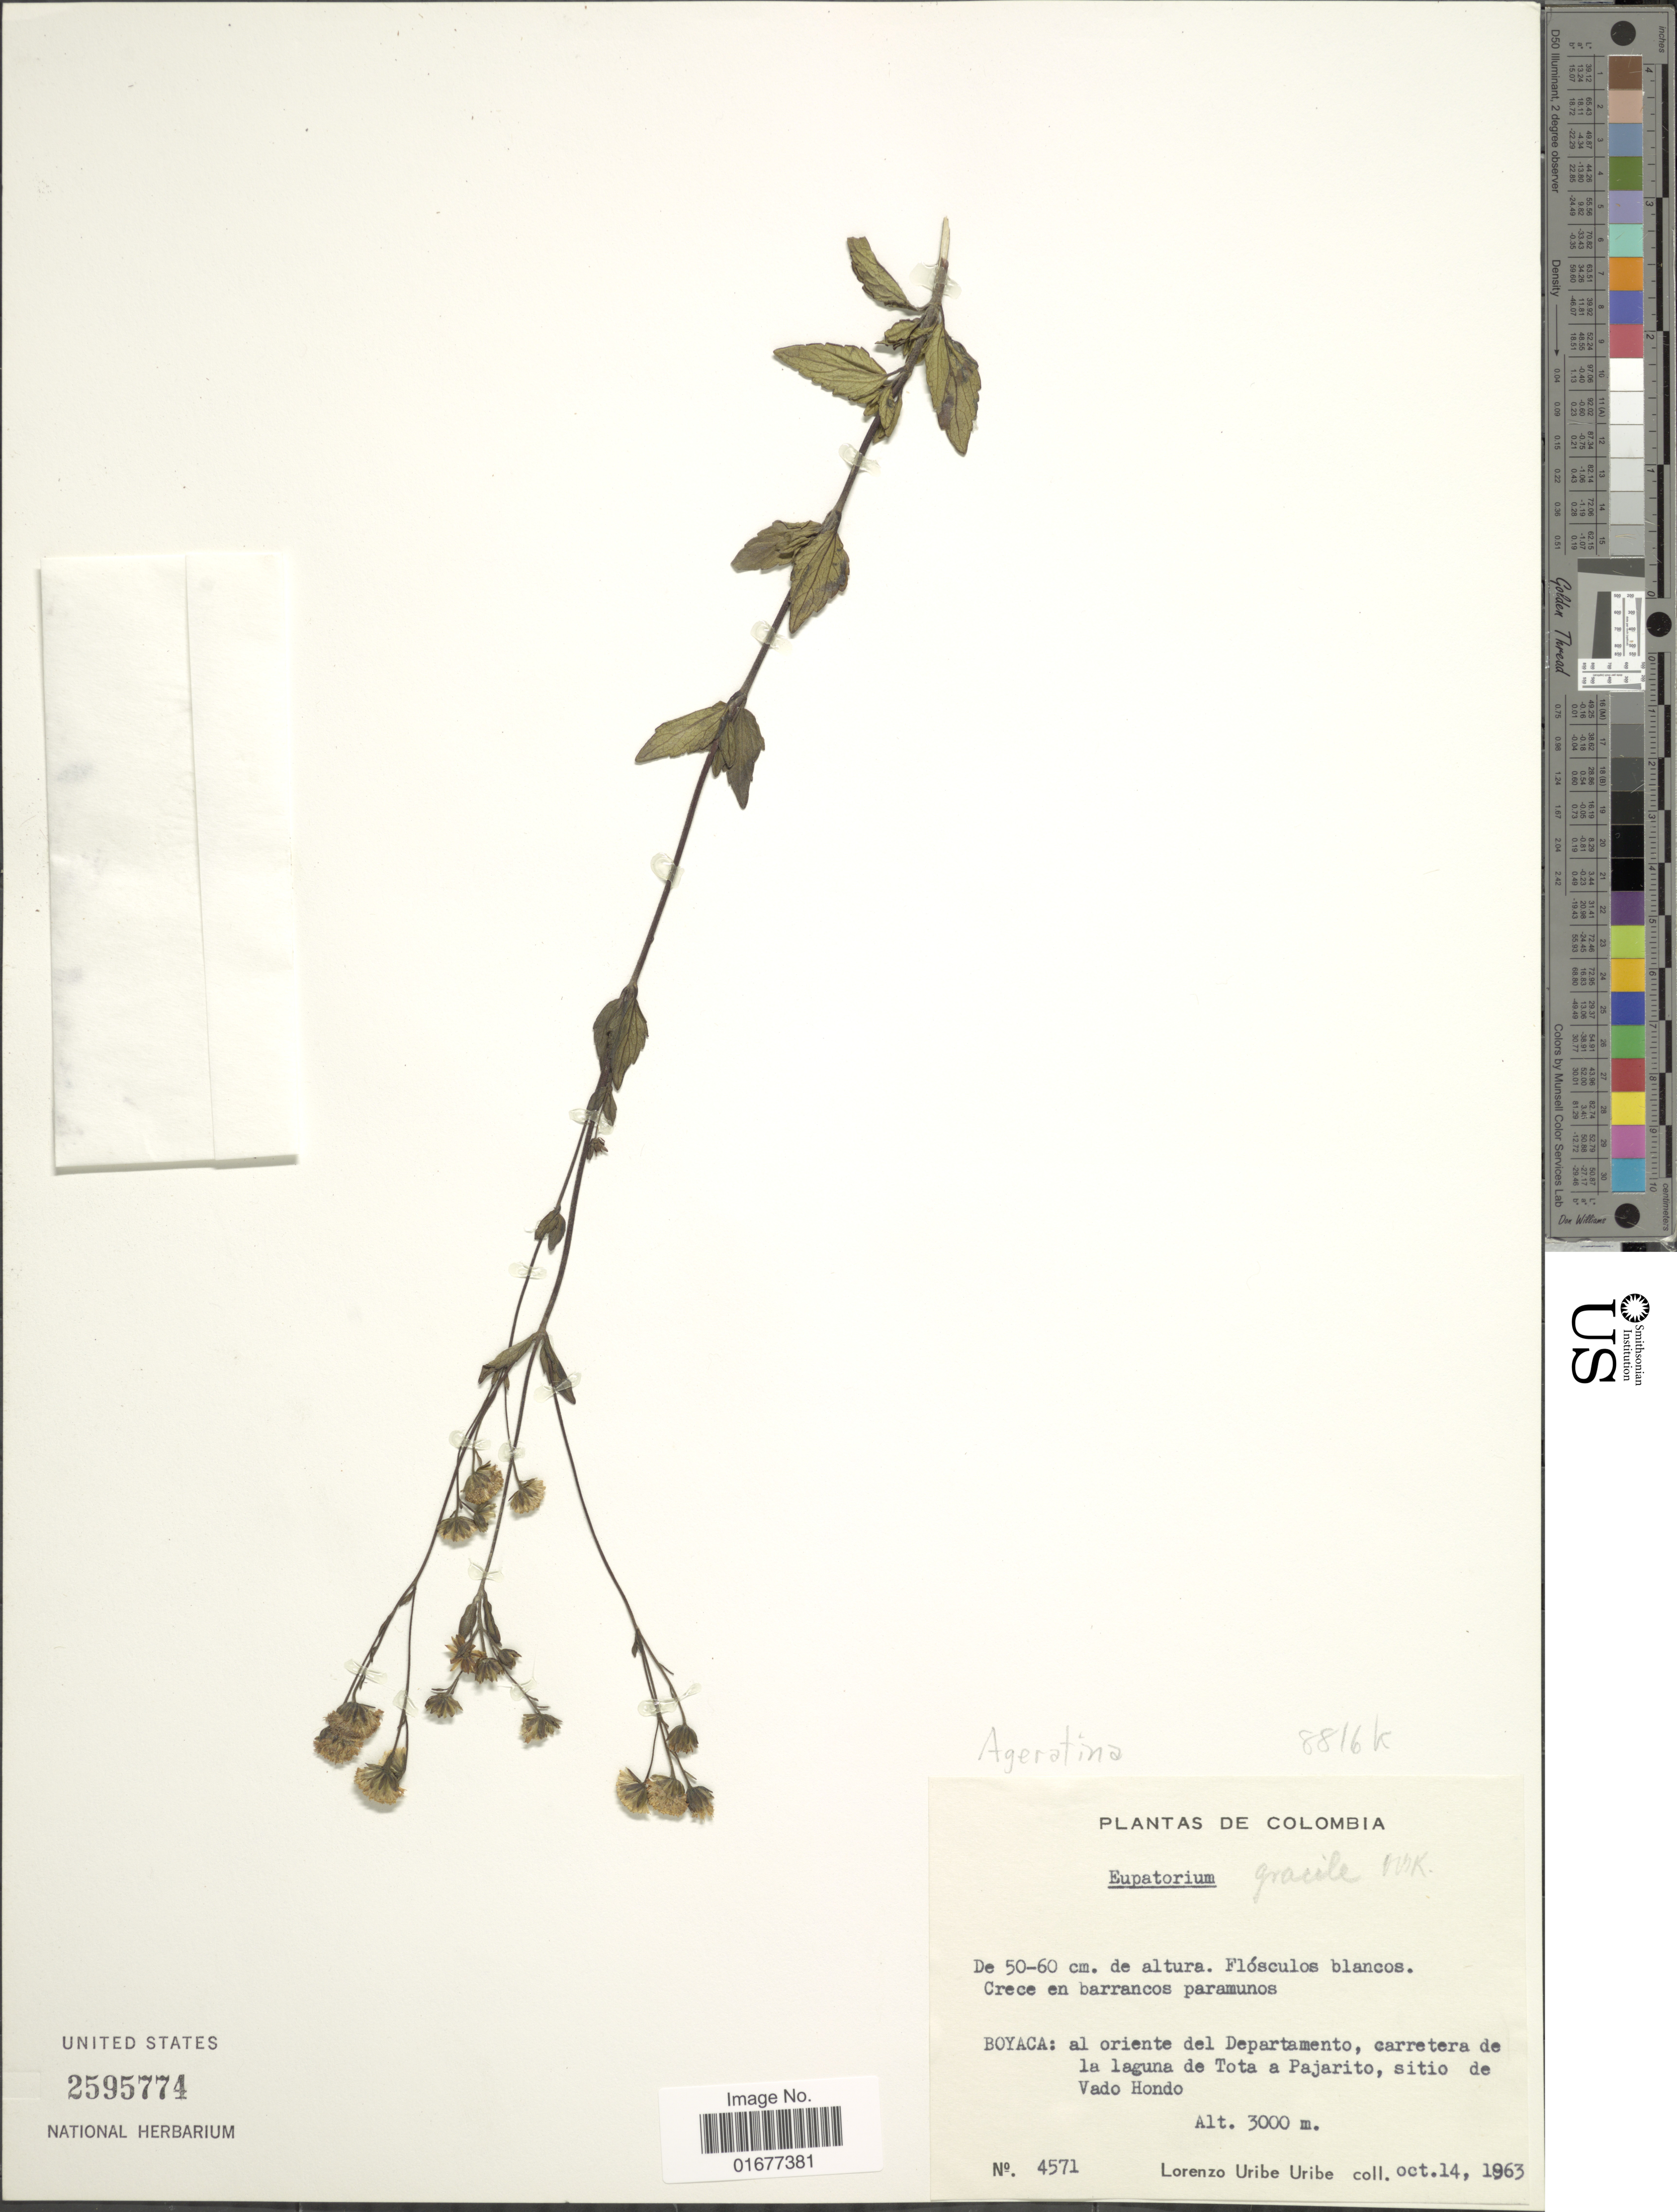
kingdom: Plantae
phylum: Tracheophyta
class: Magnoliopsida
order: Asterales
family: Asteraceae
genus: Ageratina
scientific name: Ageratina gracilis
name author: (Kunth) R.M. King & H. Rob.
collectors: L. Uribe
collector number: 4571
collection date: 1963-10-14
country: Colombia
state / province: Boyacá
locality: Boyaca: al oriente del Departamento, carretera de la laguna de Tota a Pajarito, sitio de Vado Hondo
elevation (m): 3000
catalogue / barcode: US 2595774